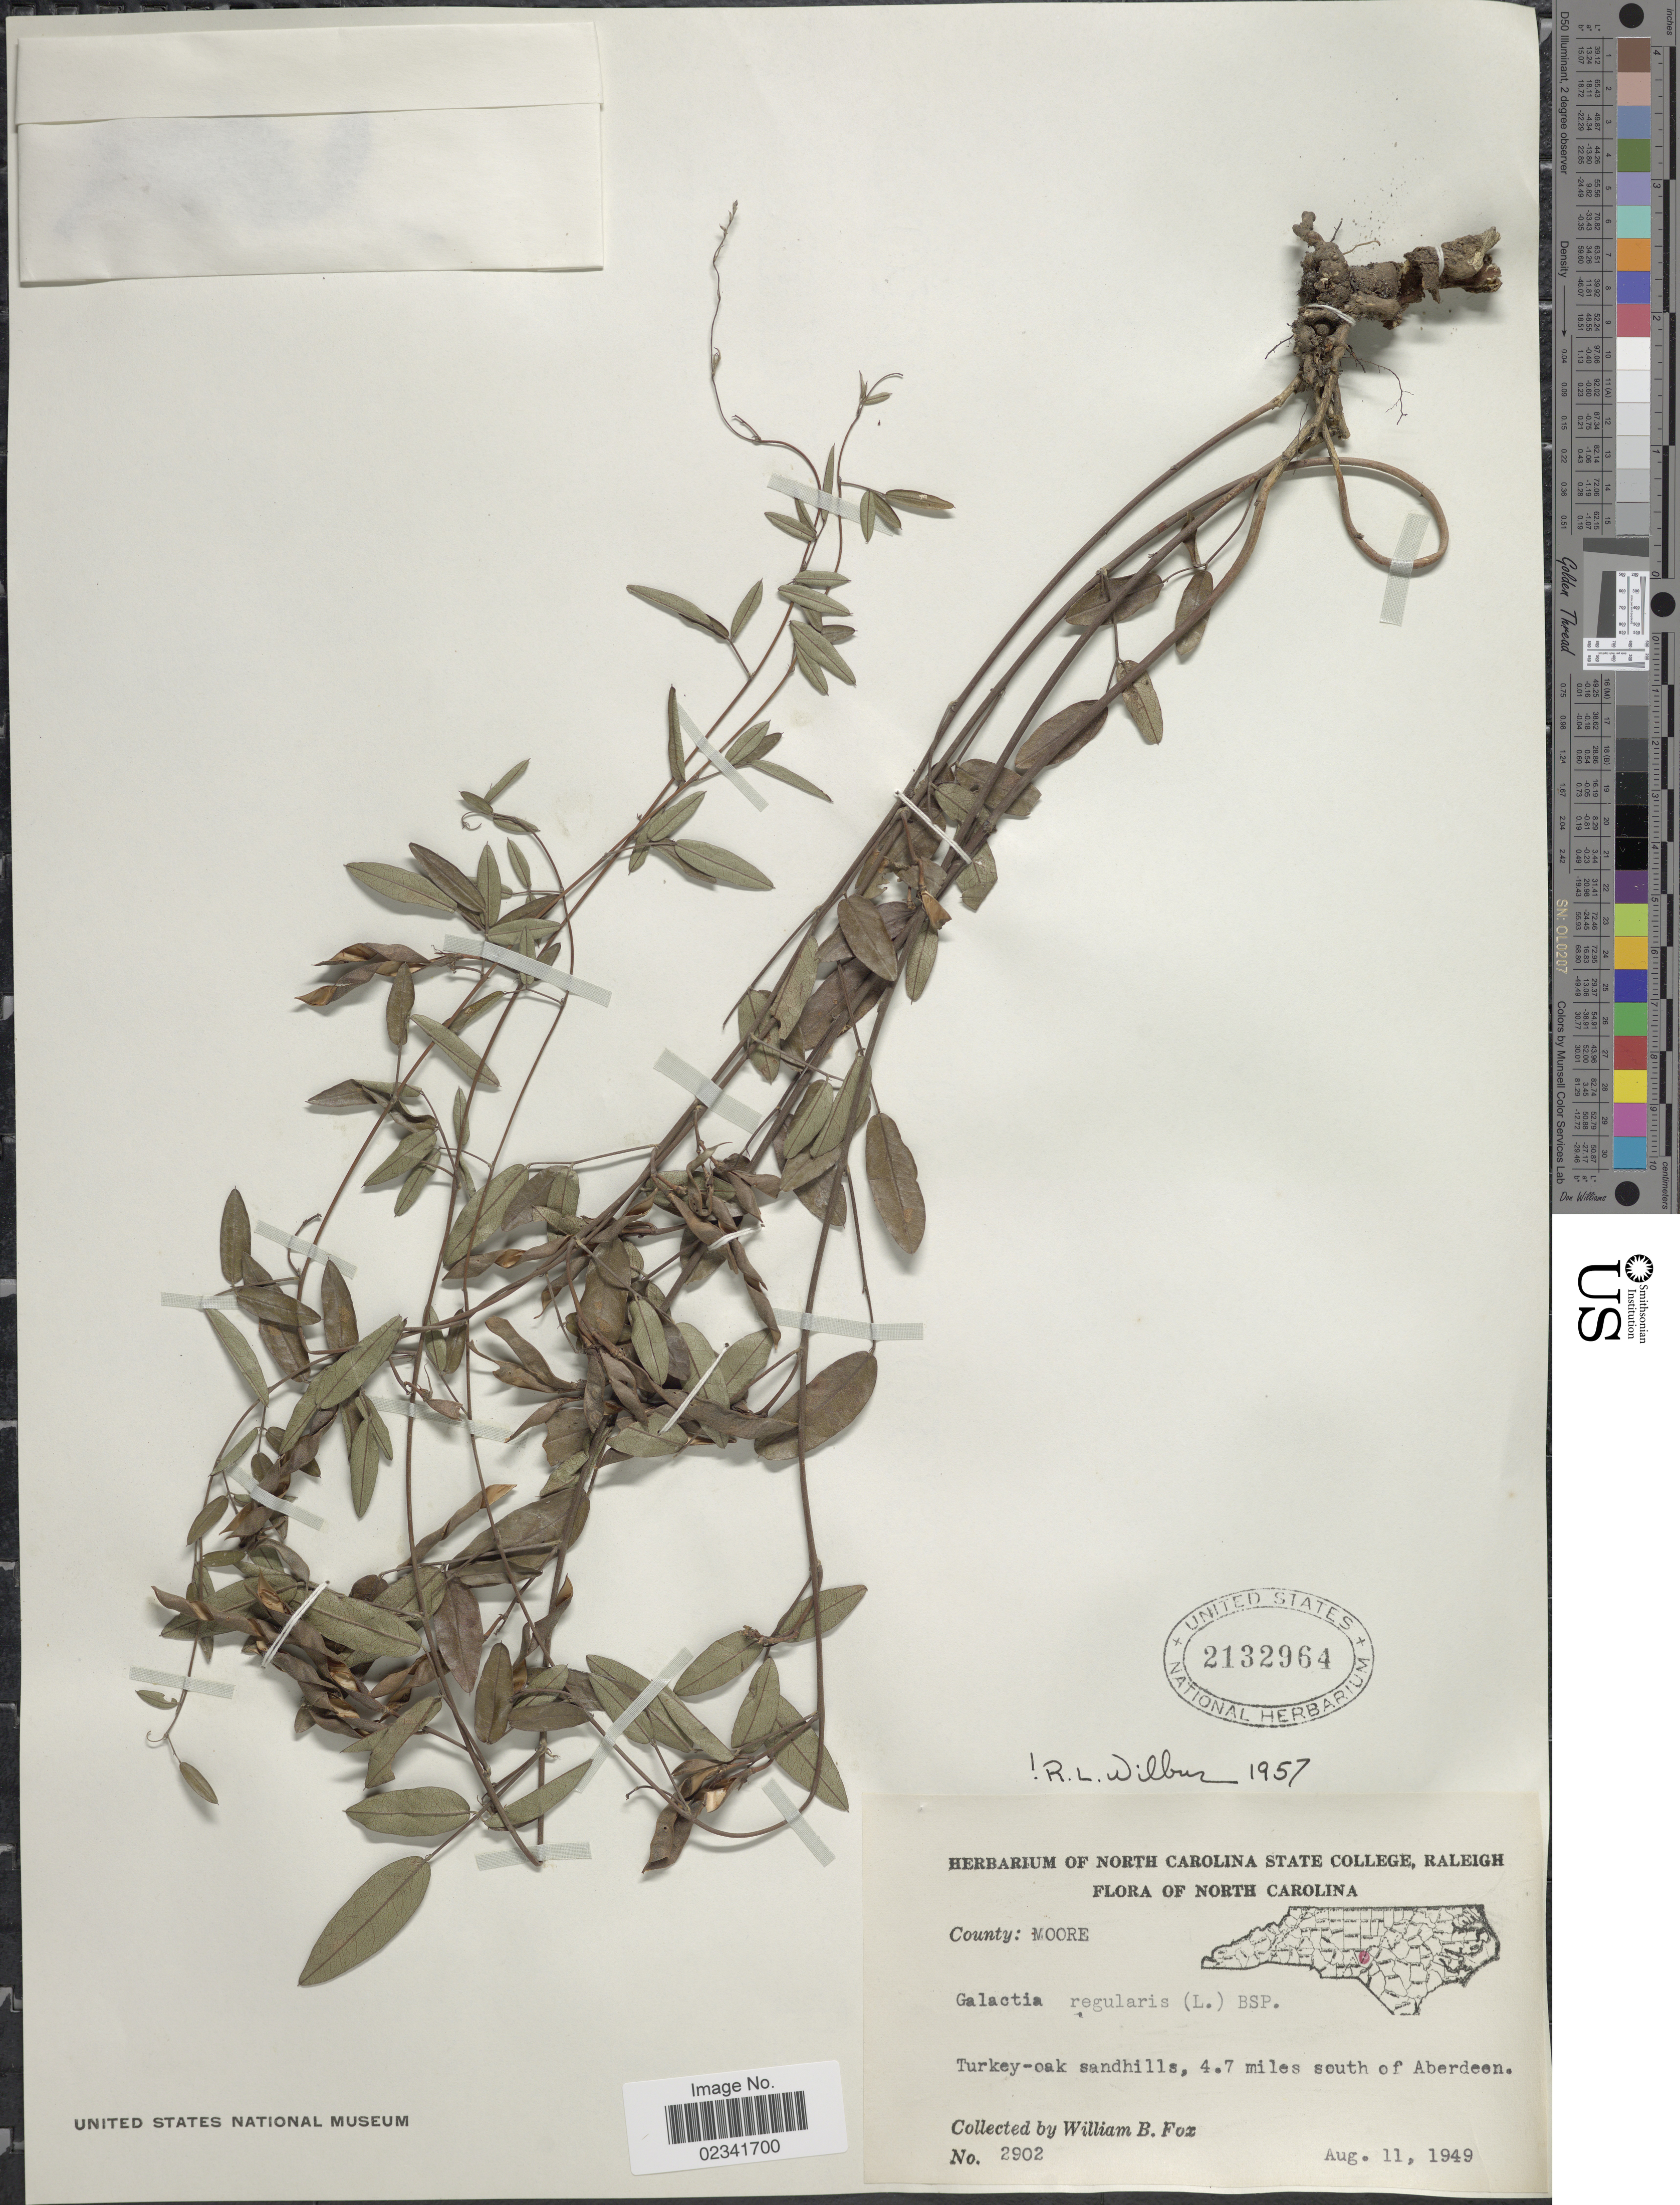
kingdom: Plantae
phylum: Tracheophyta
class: Magnoliopsida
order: Fabales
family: Fabaceae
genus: Galactia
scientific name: Galactia regularis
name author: (L.) Britton, Stearns & Poggenb.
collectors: W. B. Fox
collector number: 2902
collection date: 1949-08-11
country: United States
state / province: North Carolina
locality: County: Moore, 4.7 miles south of Aberdeen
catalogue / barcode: US 2132964